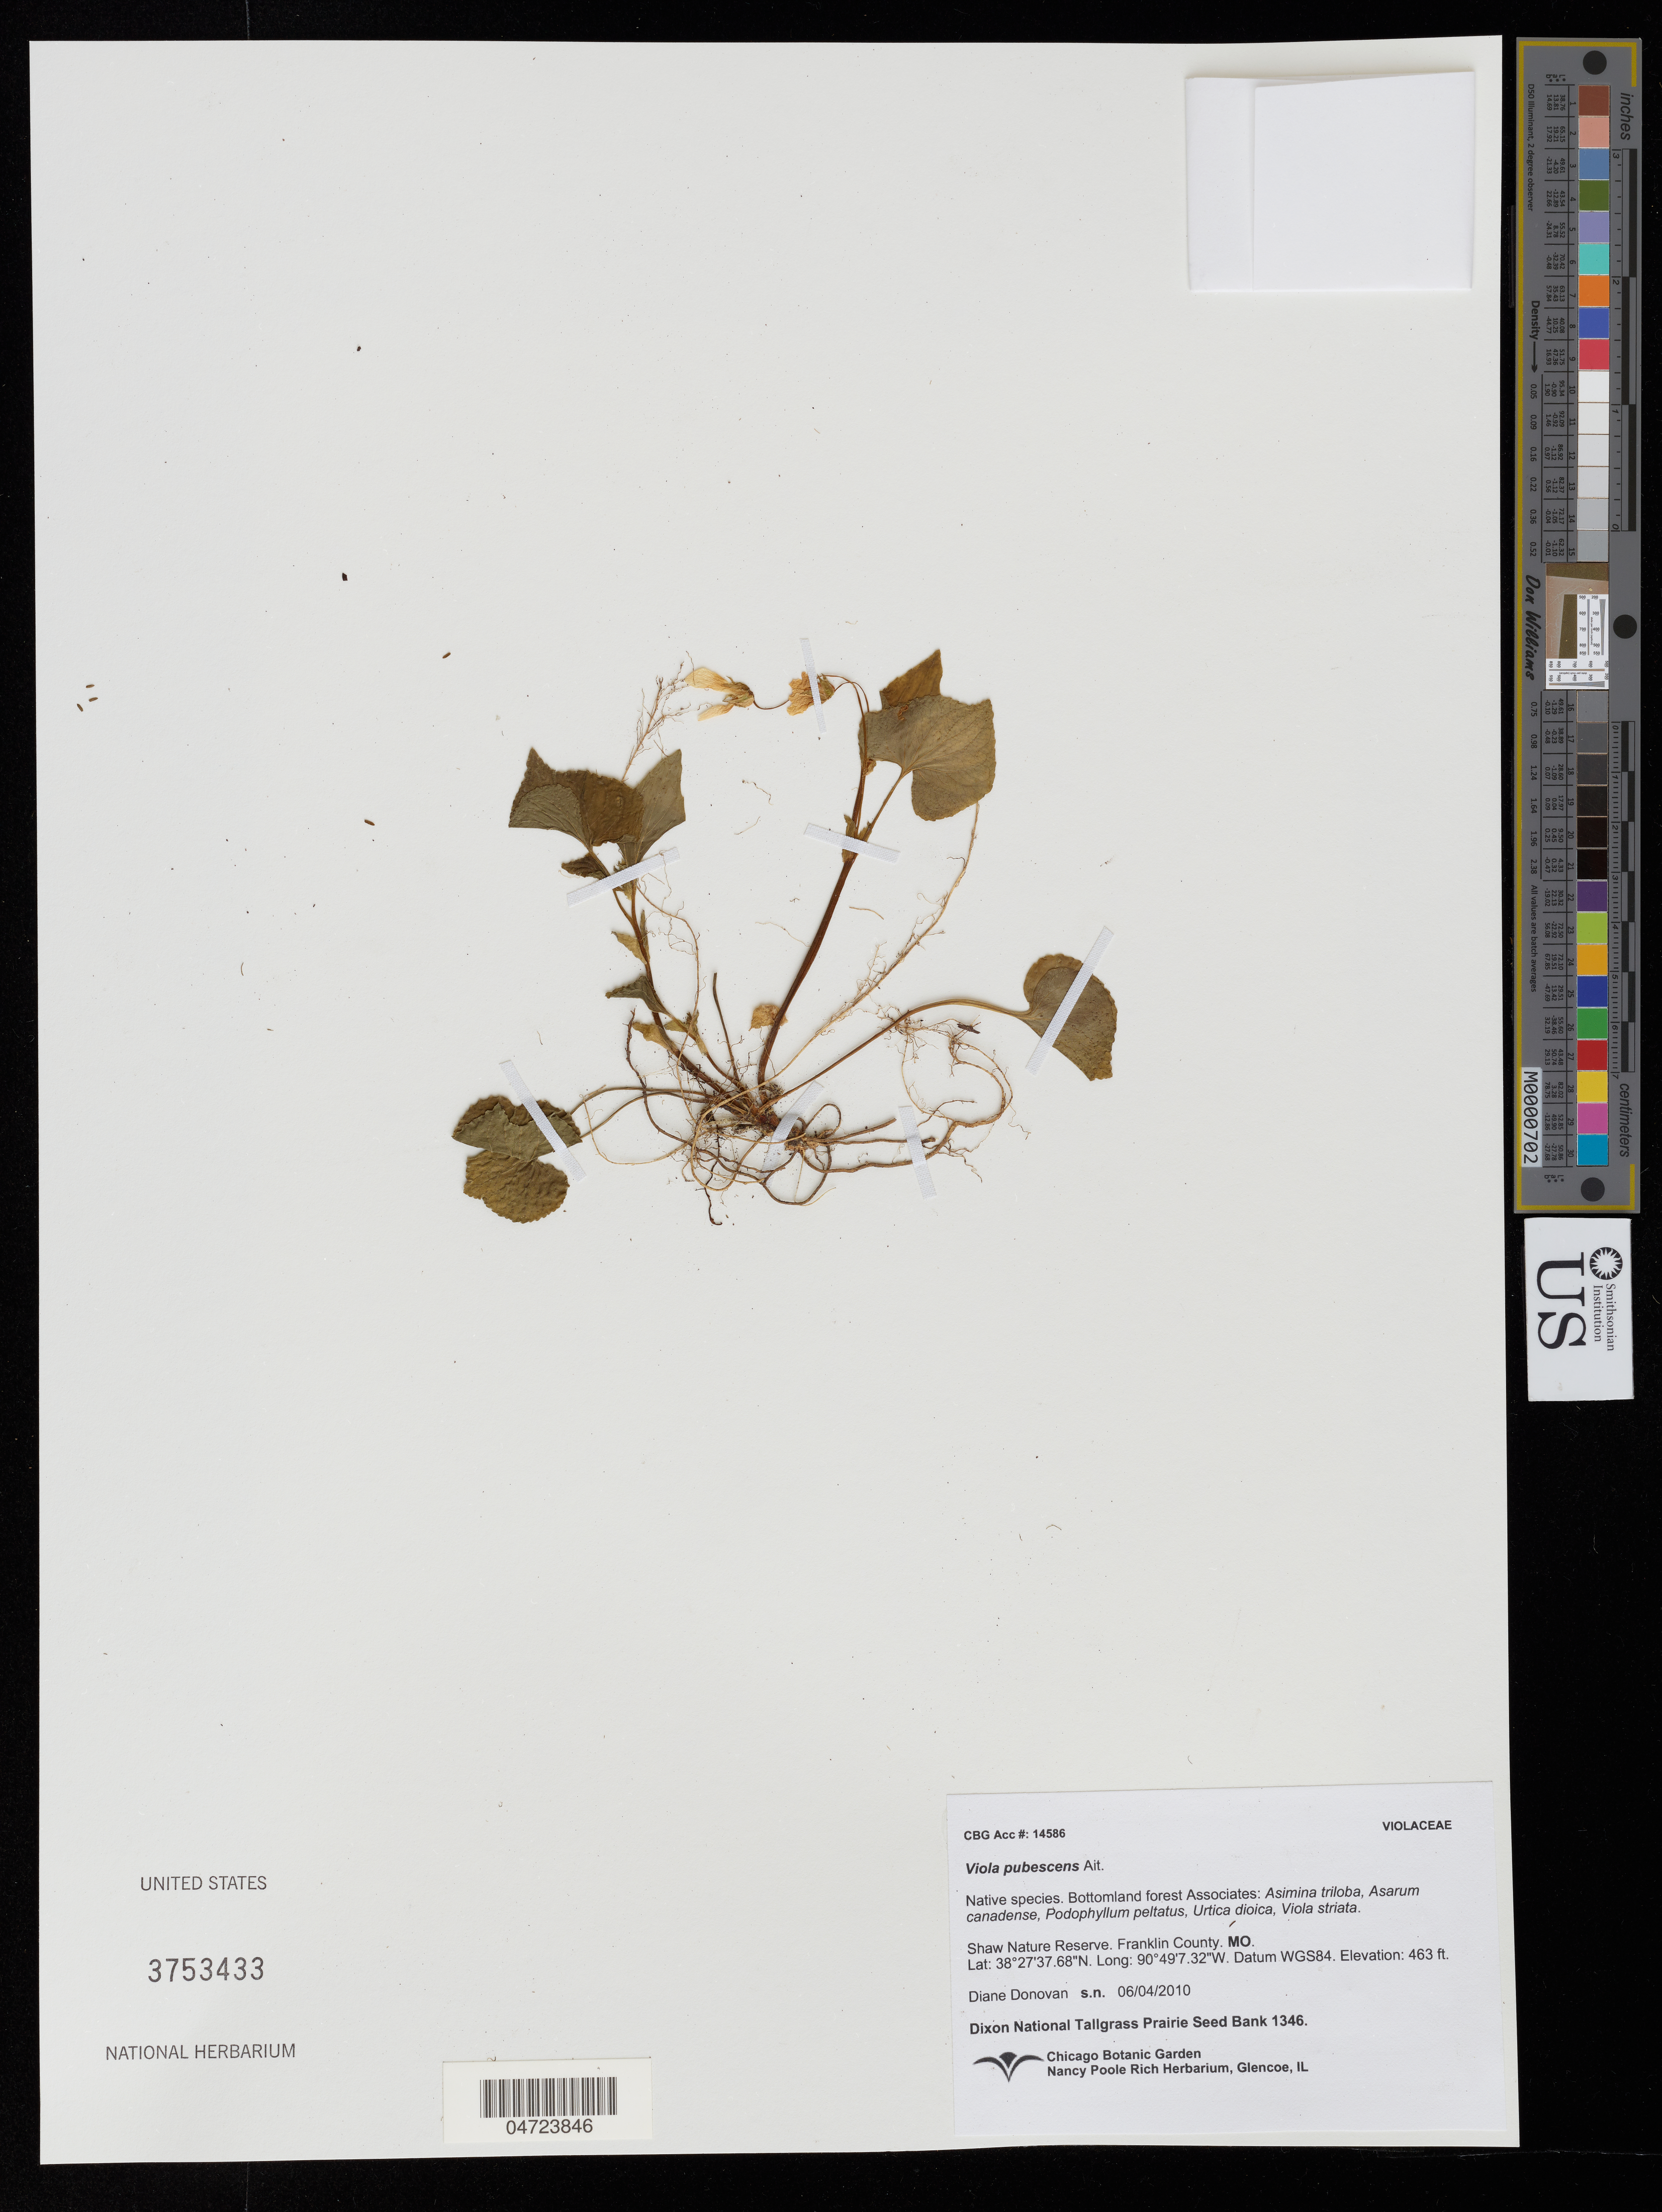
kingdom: Plantae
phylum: Tracheophyta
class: Magnoliopsida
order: Malpighiales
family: Violaceae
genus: Viola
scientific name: Viola pubescens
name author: Aiton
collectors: D. Donovan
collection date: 2010-06-04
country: United States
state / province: Missouri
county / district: Franklin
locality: Shaw Nature Reserve. Franklin County.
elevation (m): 141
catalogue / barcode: US 3753433